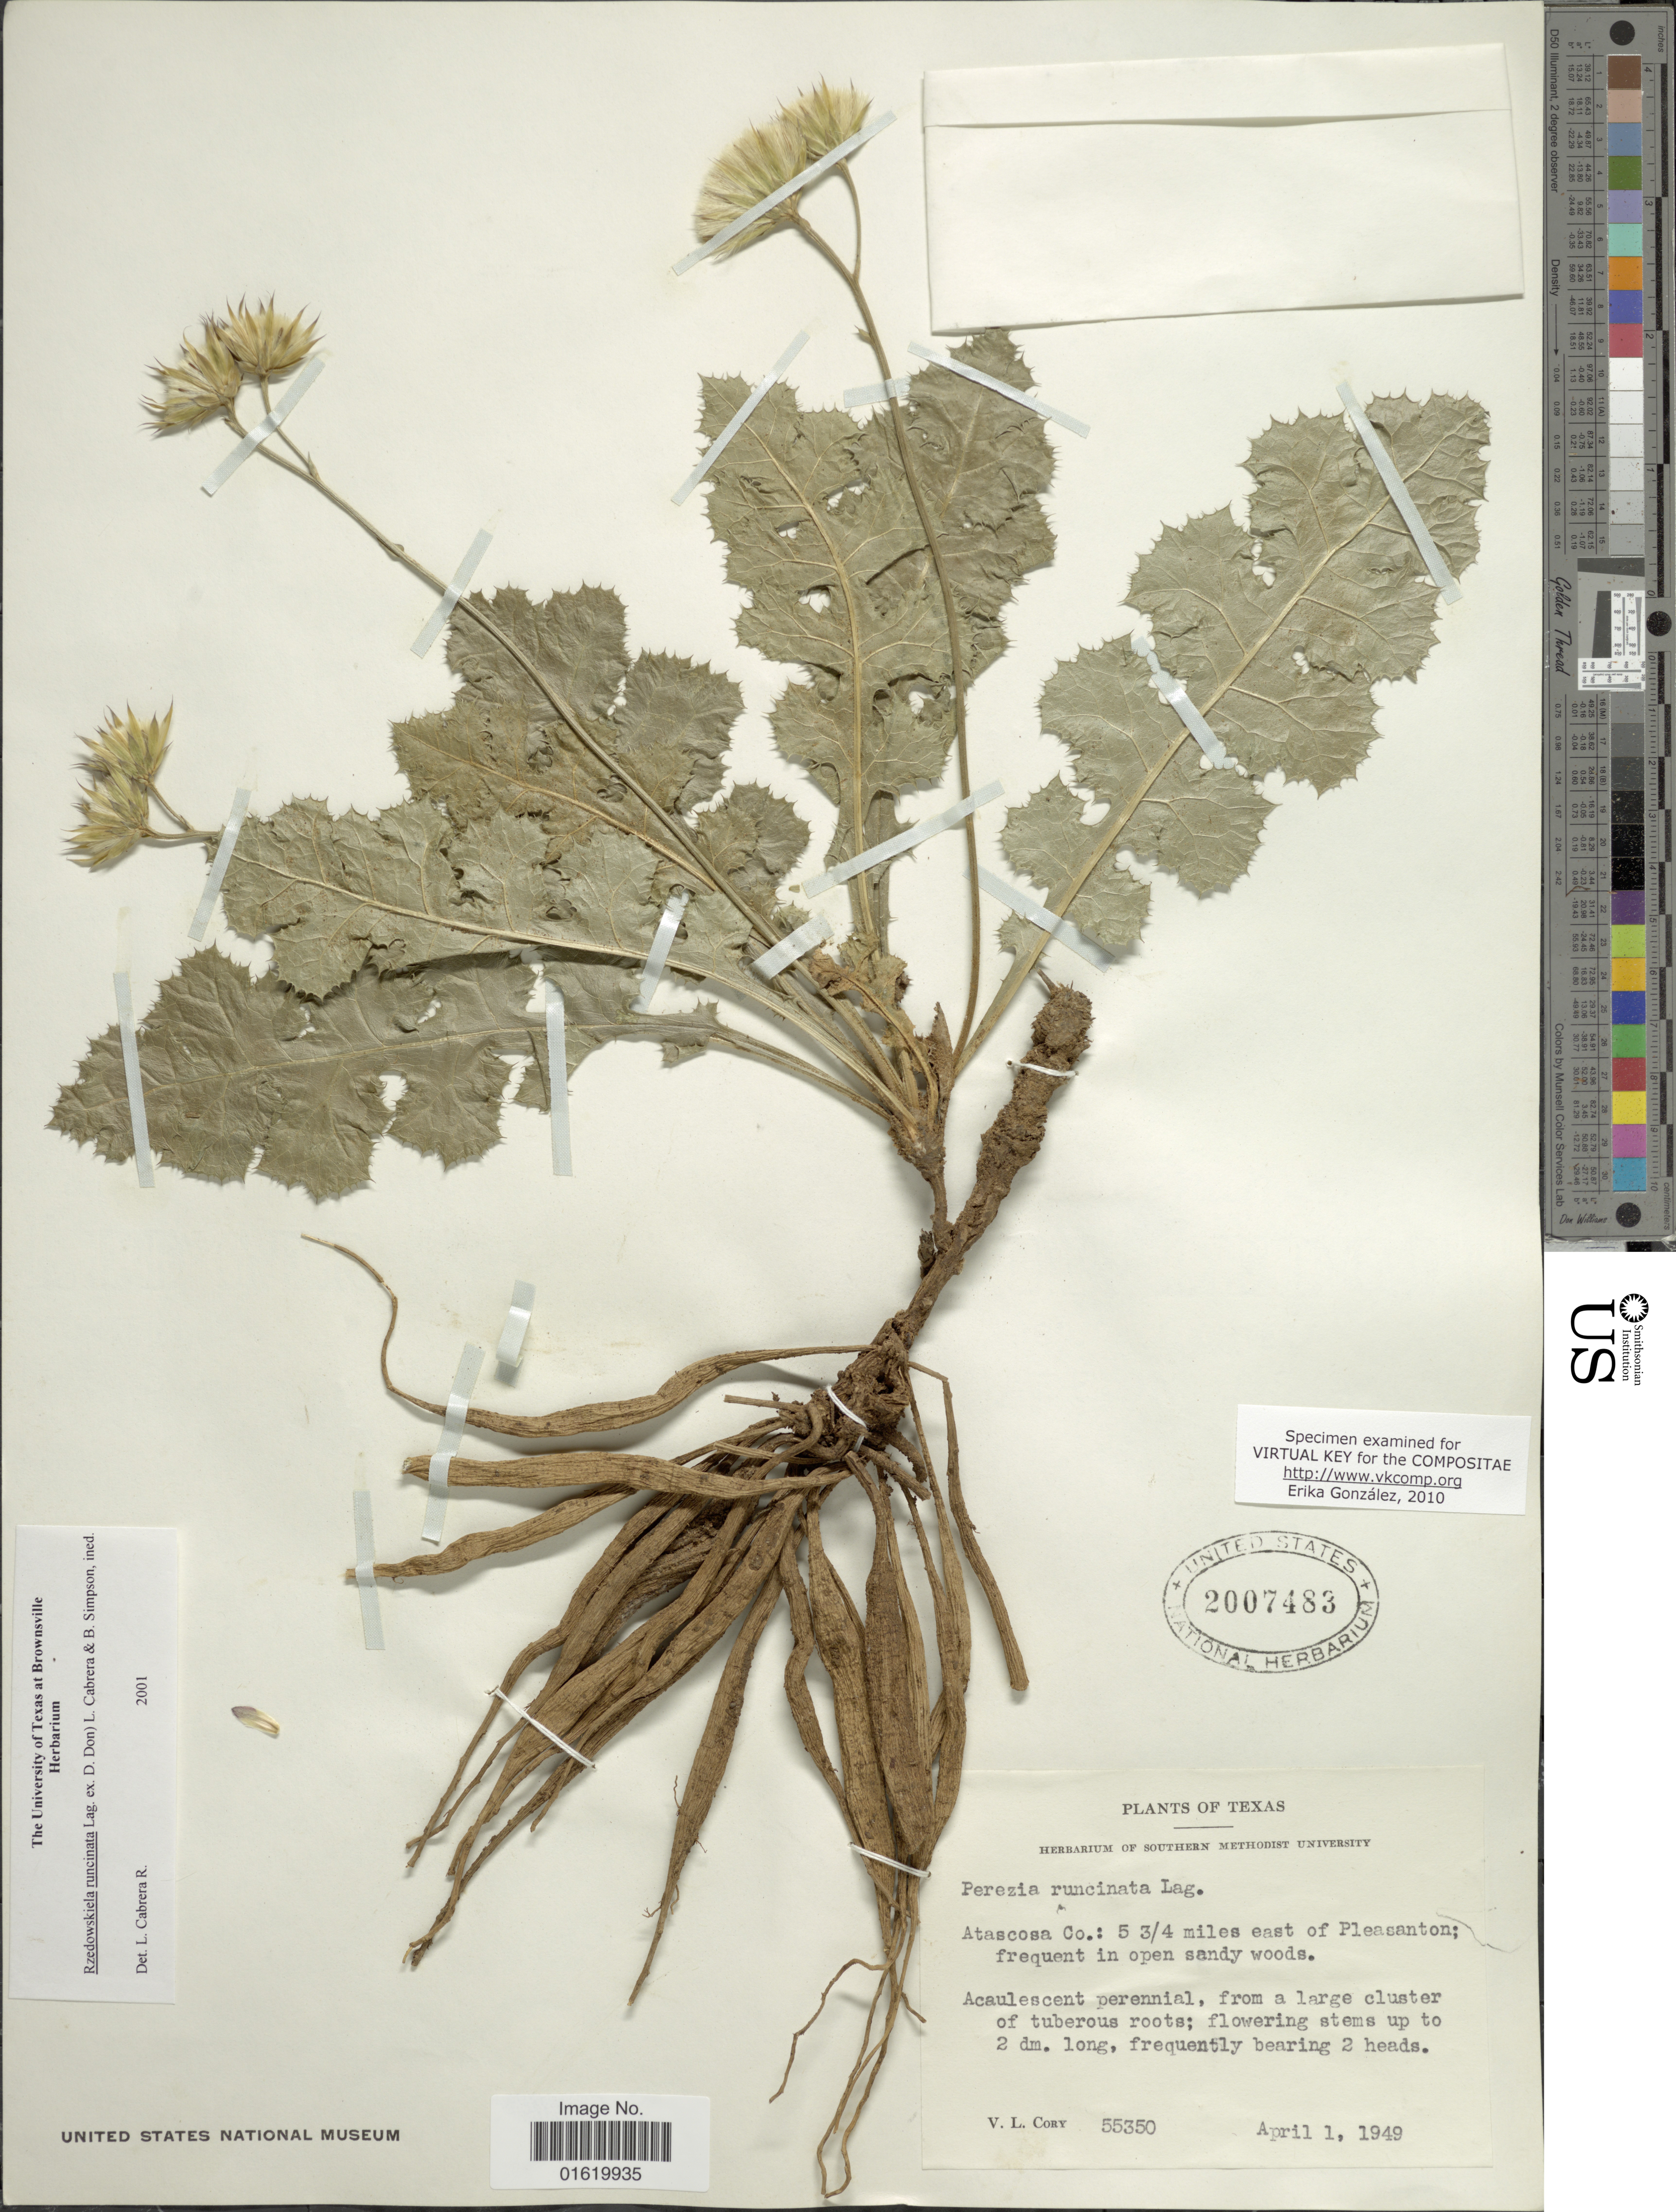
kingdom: Plantae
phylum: Tracheophyta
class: Magnoliopsida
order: Asterales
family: Asteraceae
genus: Acourtia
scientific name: Acourtia runcinata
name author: (D. Don) B.L. Turner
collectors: V. Cory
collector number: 55350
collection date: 1949-04-01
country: United States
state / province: Texas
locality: Atascosa Co.: 5 3/4 miles east of Pleasanton; frequent in open sandy woods.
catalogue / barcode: US 2007483